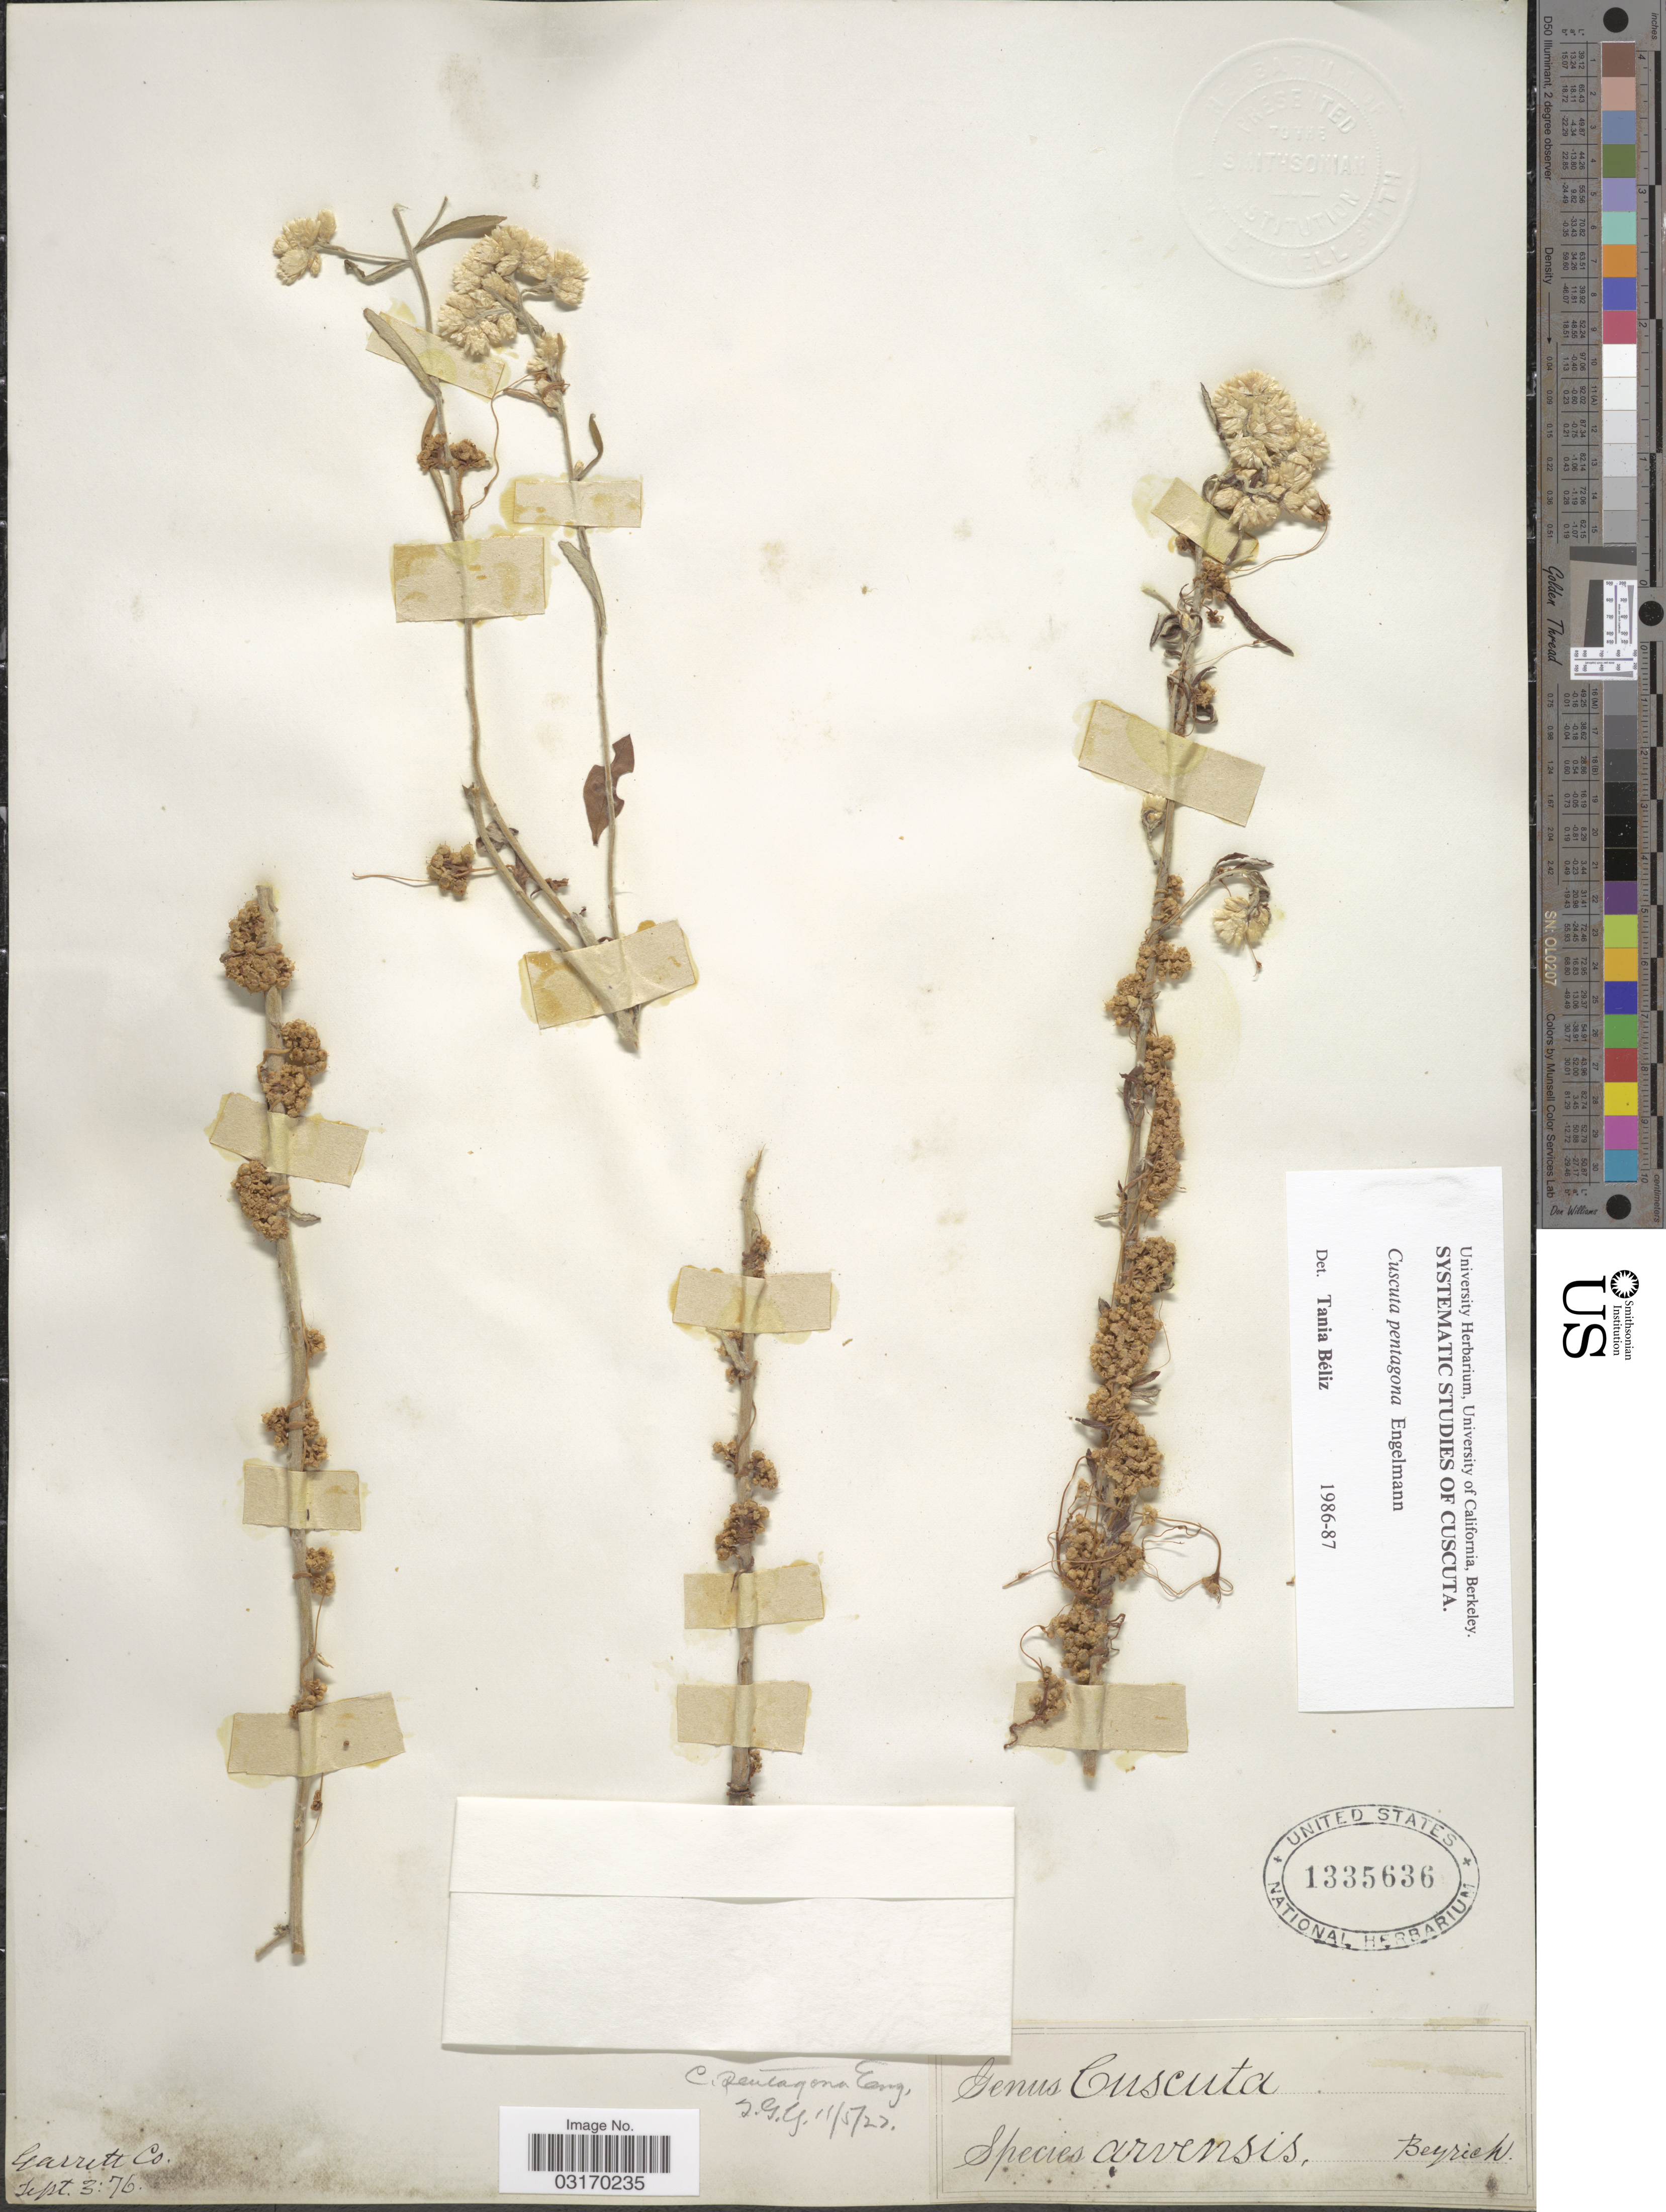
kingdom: Plantae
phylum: Tracheophyta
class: Magnoliopsida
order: Solanales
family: Convolvulaceae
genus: Cuscuta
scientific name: Cuscuta pentagona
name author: Engelm.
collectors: ex Herb. John Donnell Smith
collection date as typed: Transcribed d/m/y: 3/9/76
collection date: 1876-09-03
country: United States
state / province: Maryland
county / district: Garrett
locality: Garrett Co.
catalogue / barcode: US 1335636